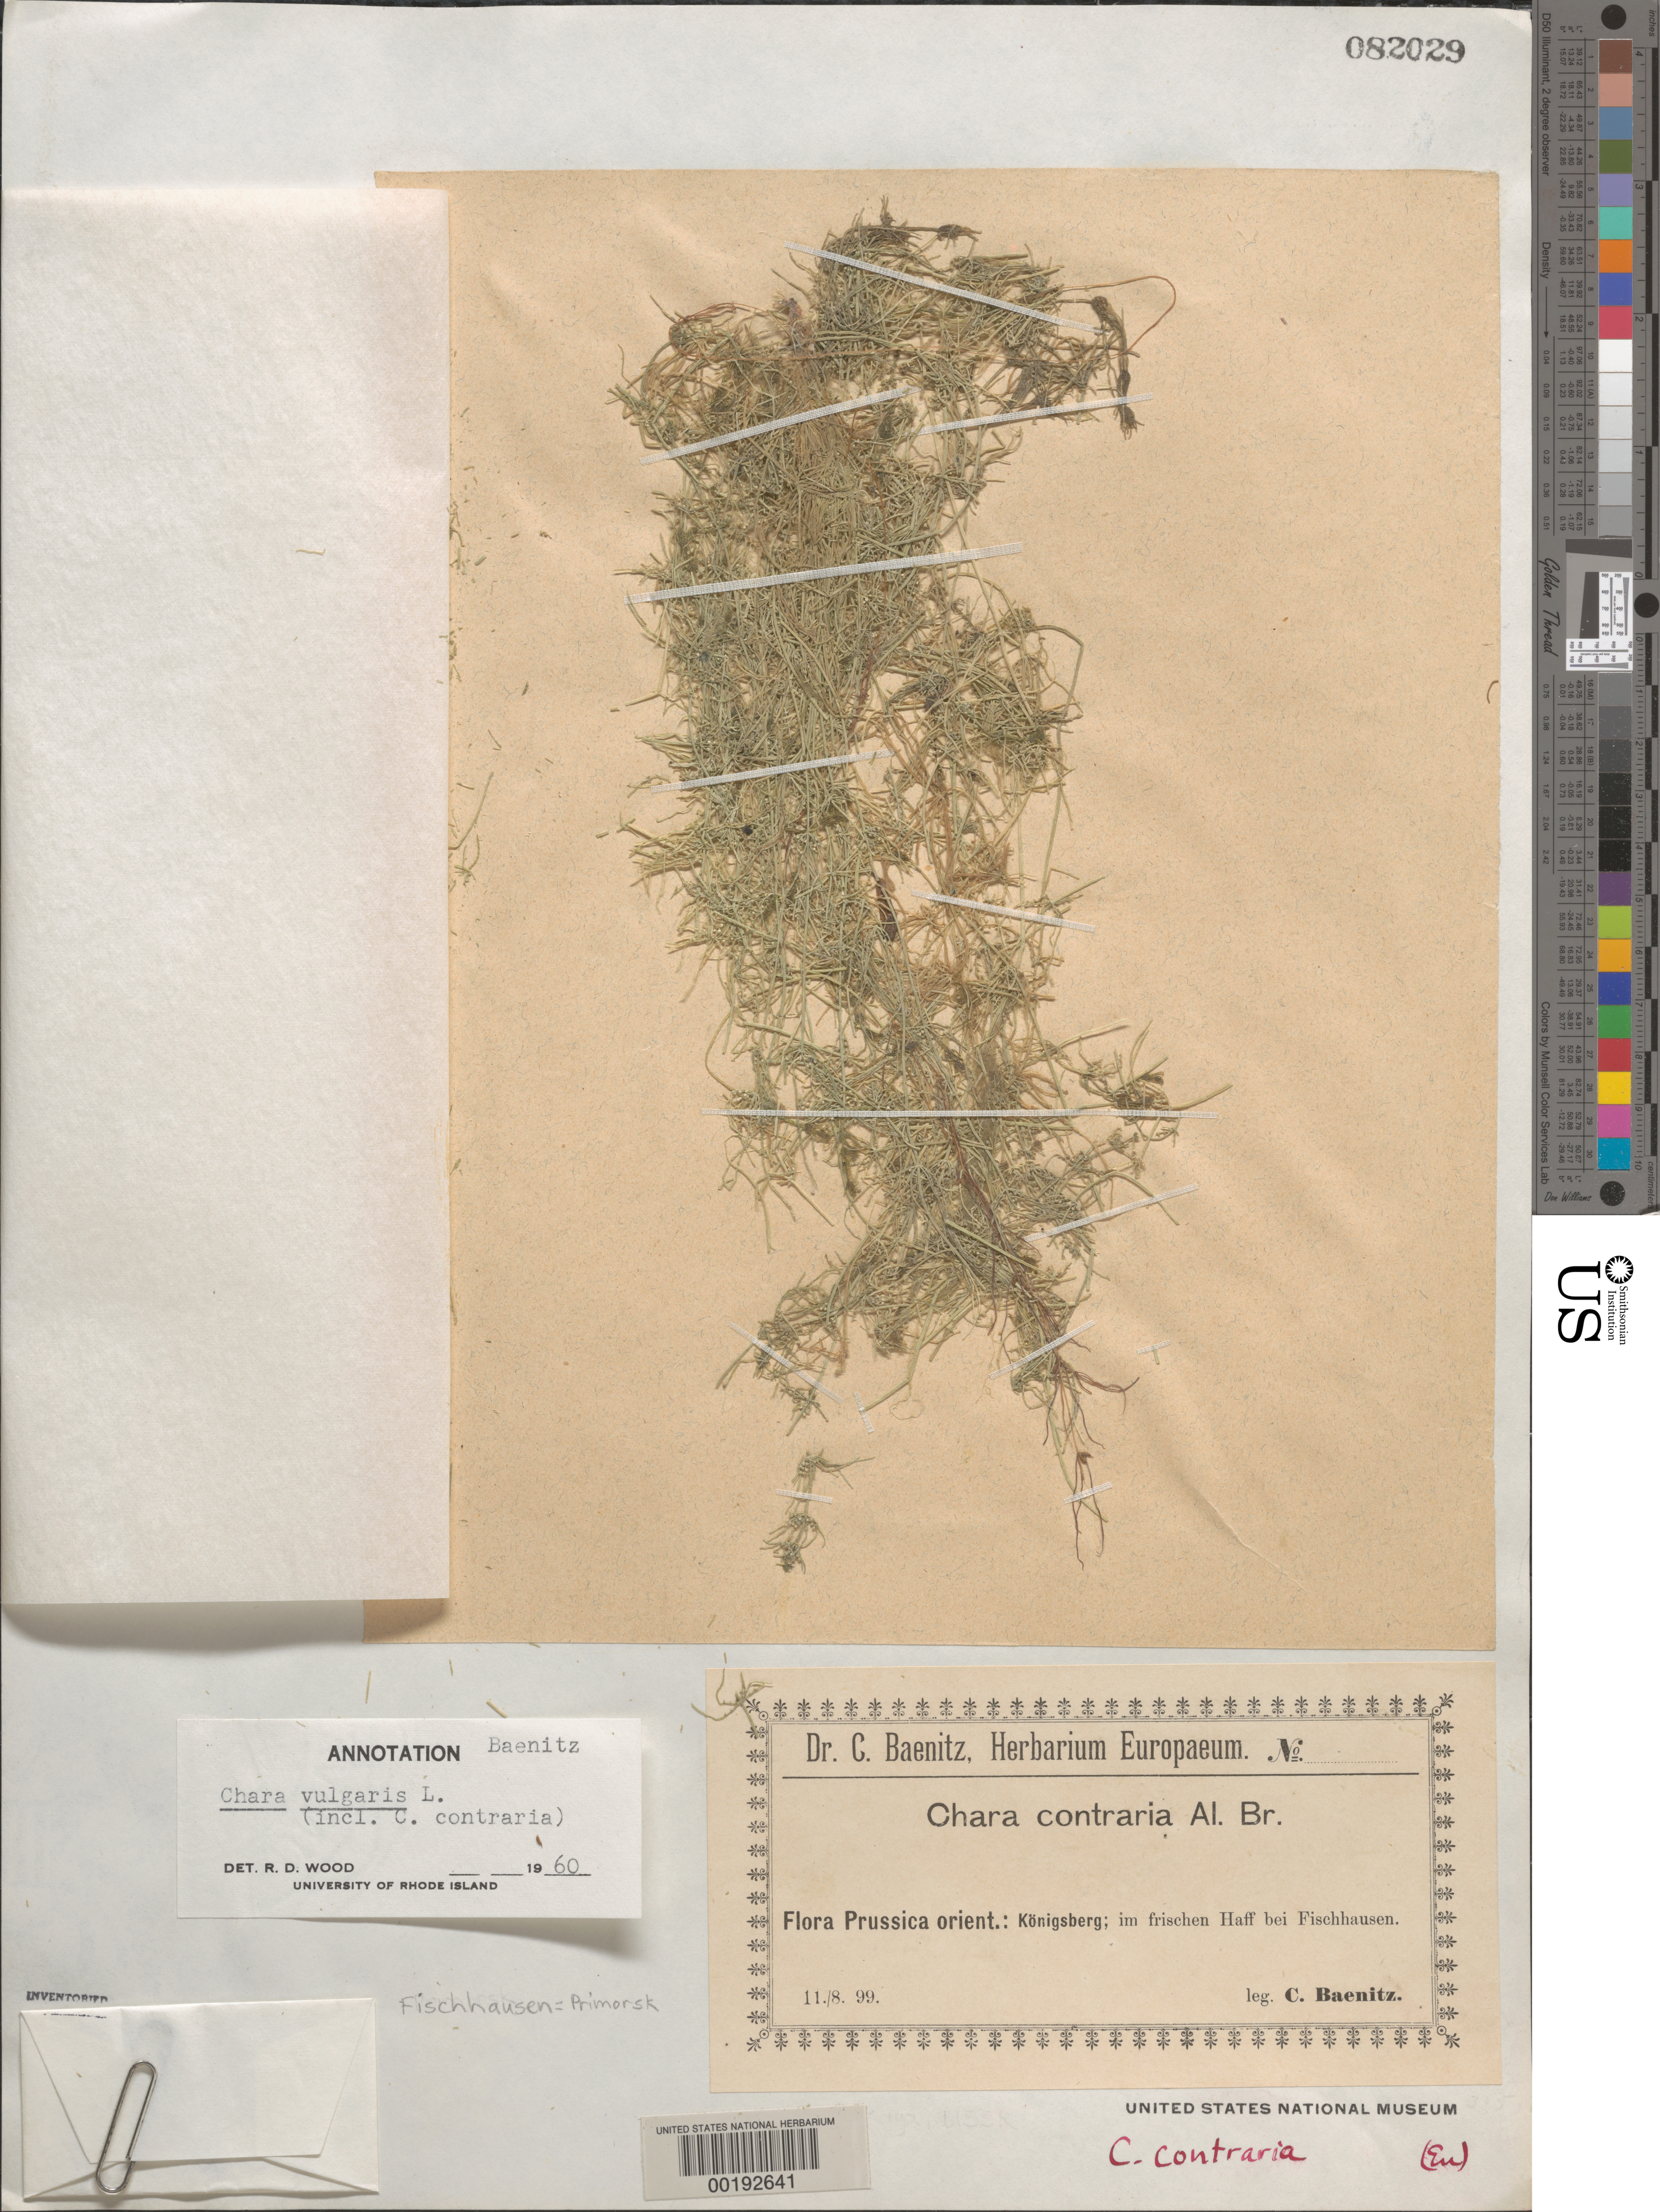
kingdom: Plantae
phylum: Charophyta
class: Charophyceae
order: Charales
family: Characeae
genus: Chara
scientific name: Chara vulgaris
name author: L.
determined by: Wood, R. D.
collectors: C. G. Baenitz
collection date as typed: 11 Aug 1899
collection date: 1899-08-11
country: Russian Federation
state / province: Kaliningrad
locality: Kaliningrad (konigsberg), near primorsk (fischhausen)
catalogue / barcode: US 82029